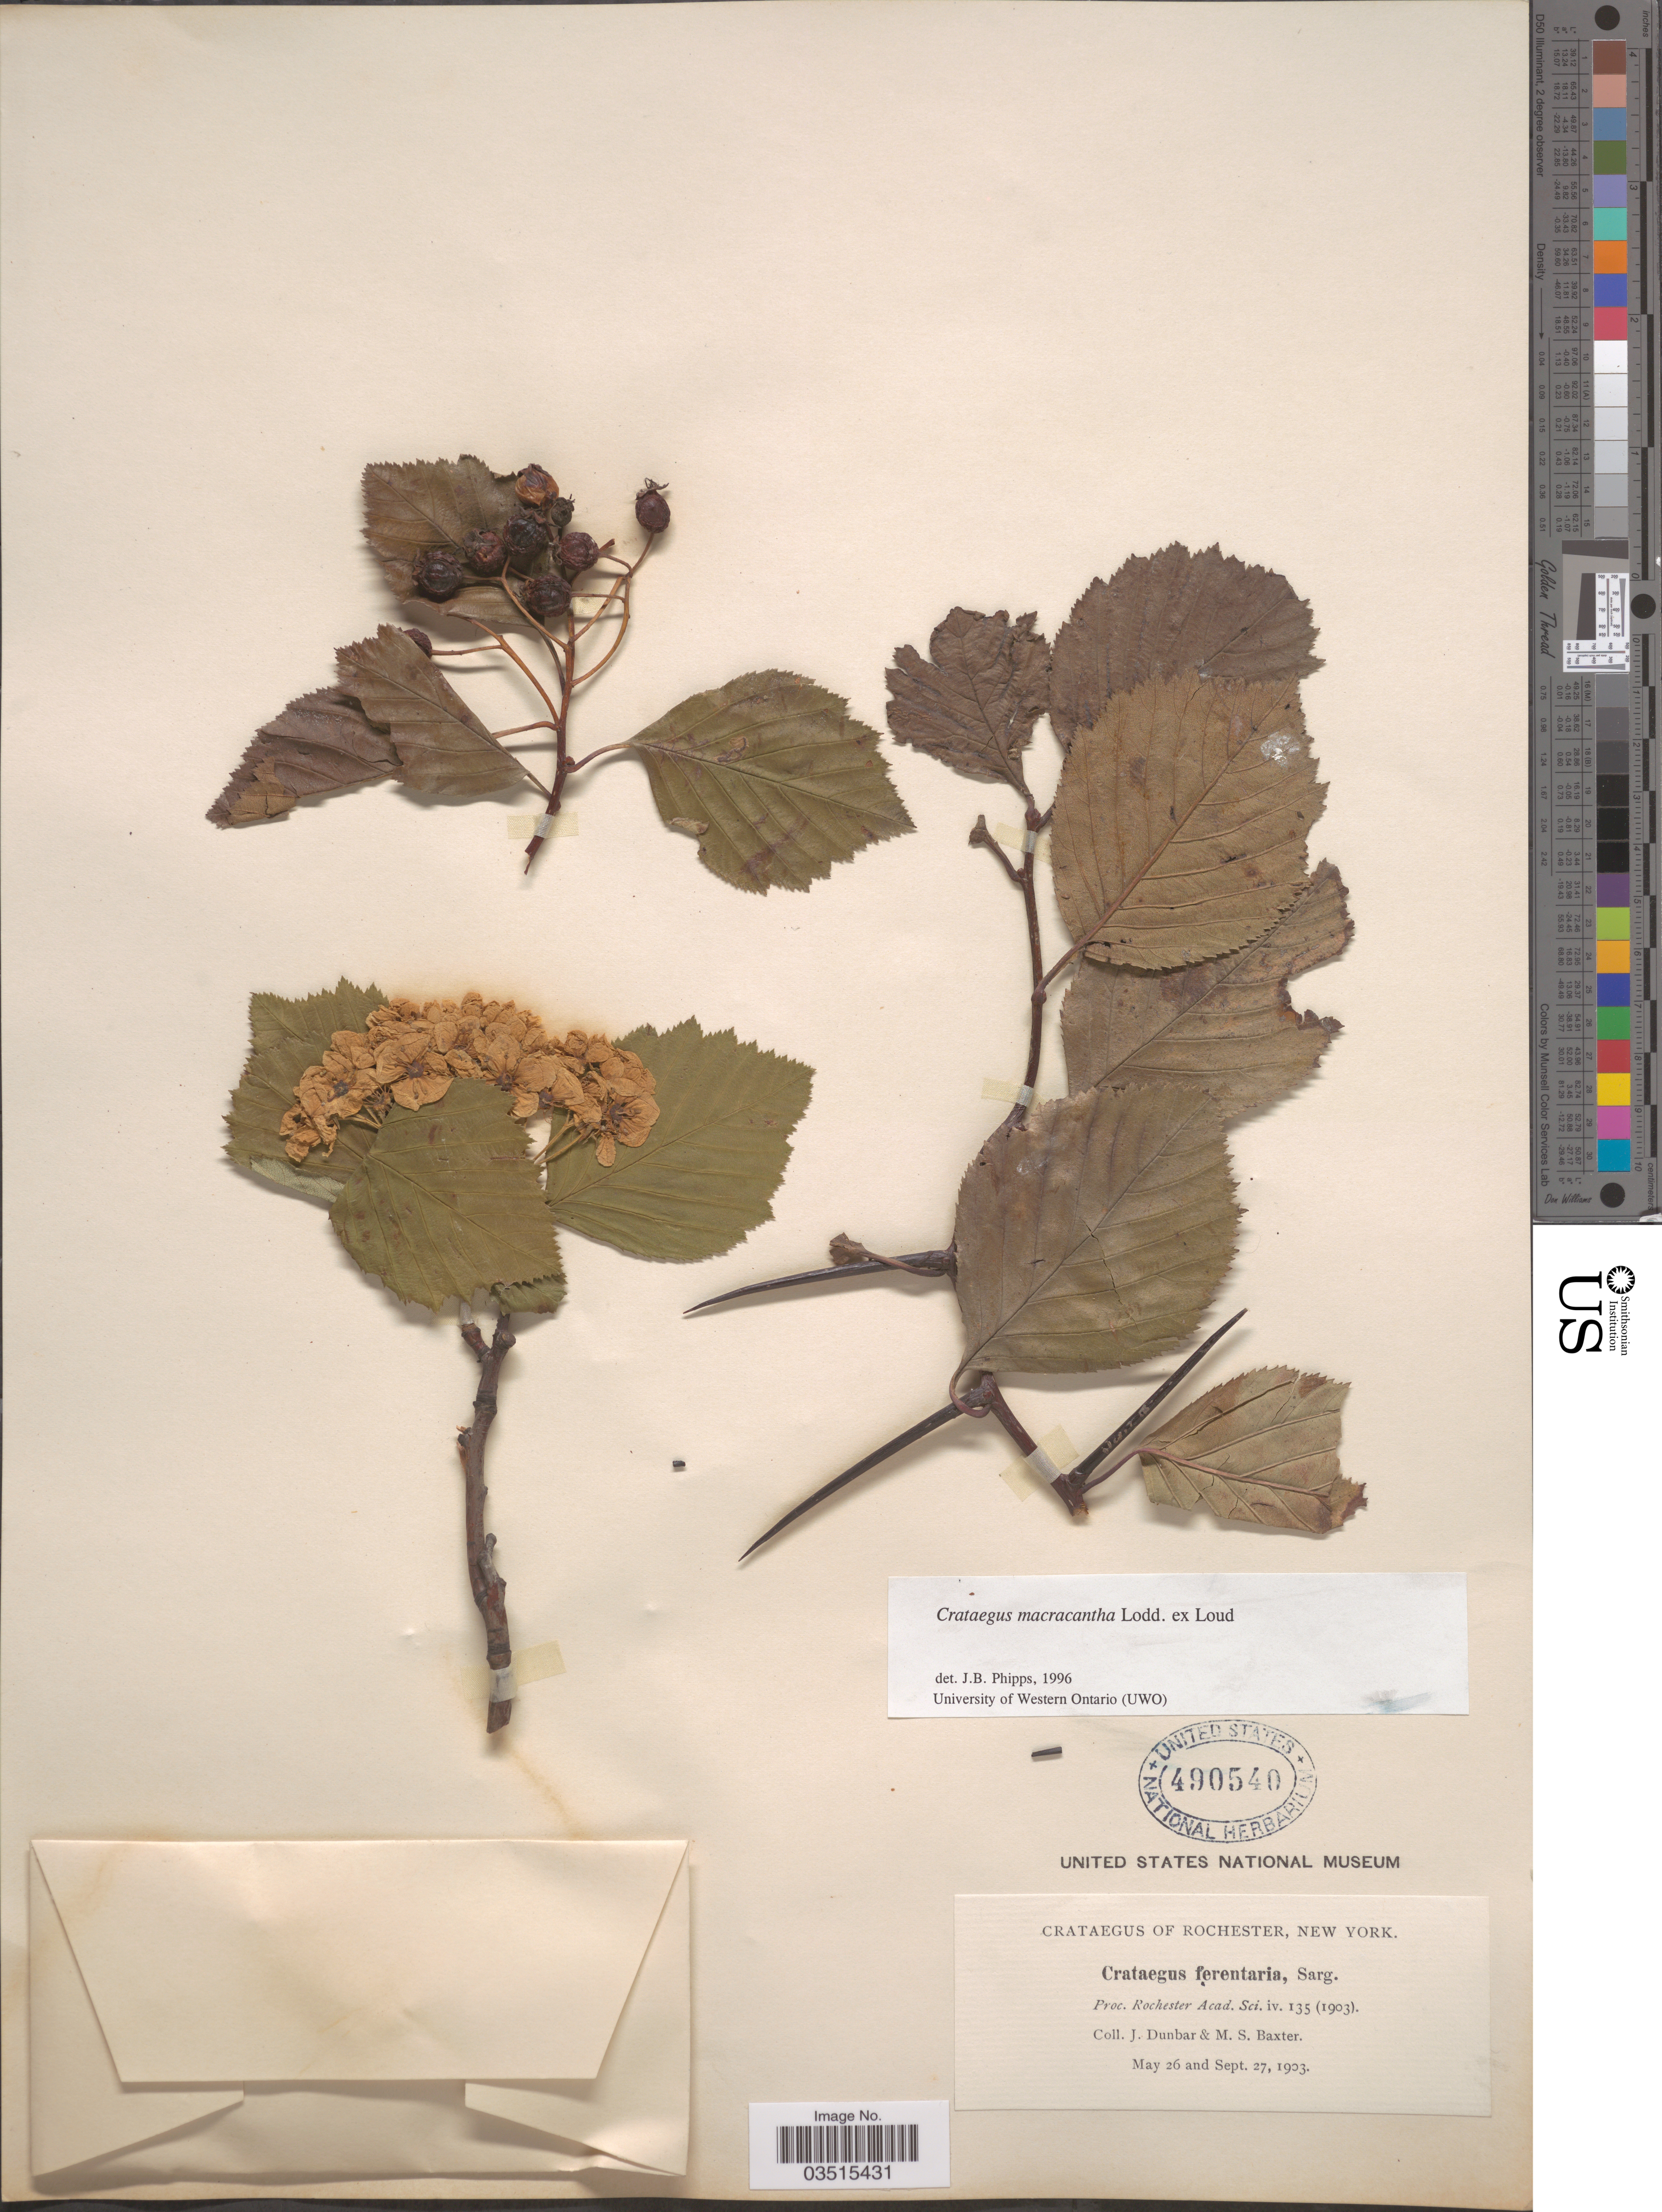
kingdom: Plantae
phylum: Tracheophyta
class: Magnoliopsida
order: Rosales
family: Rosaceae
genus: Crataegus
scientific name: Crataegus macracantha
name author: (Lindl.) Lodd. ex Loudon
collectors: J. Dunbar & M. Baxter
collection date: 1903-05-26/1903-09-27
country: United States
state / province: New York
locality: Rochester.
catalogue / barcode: US 490540